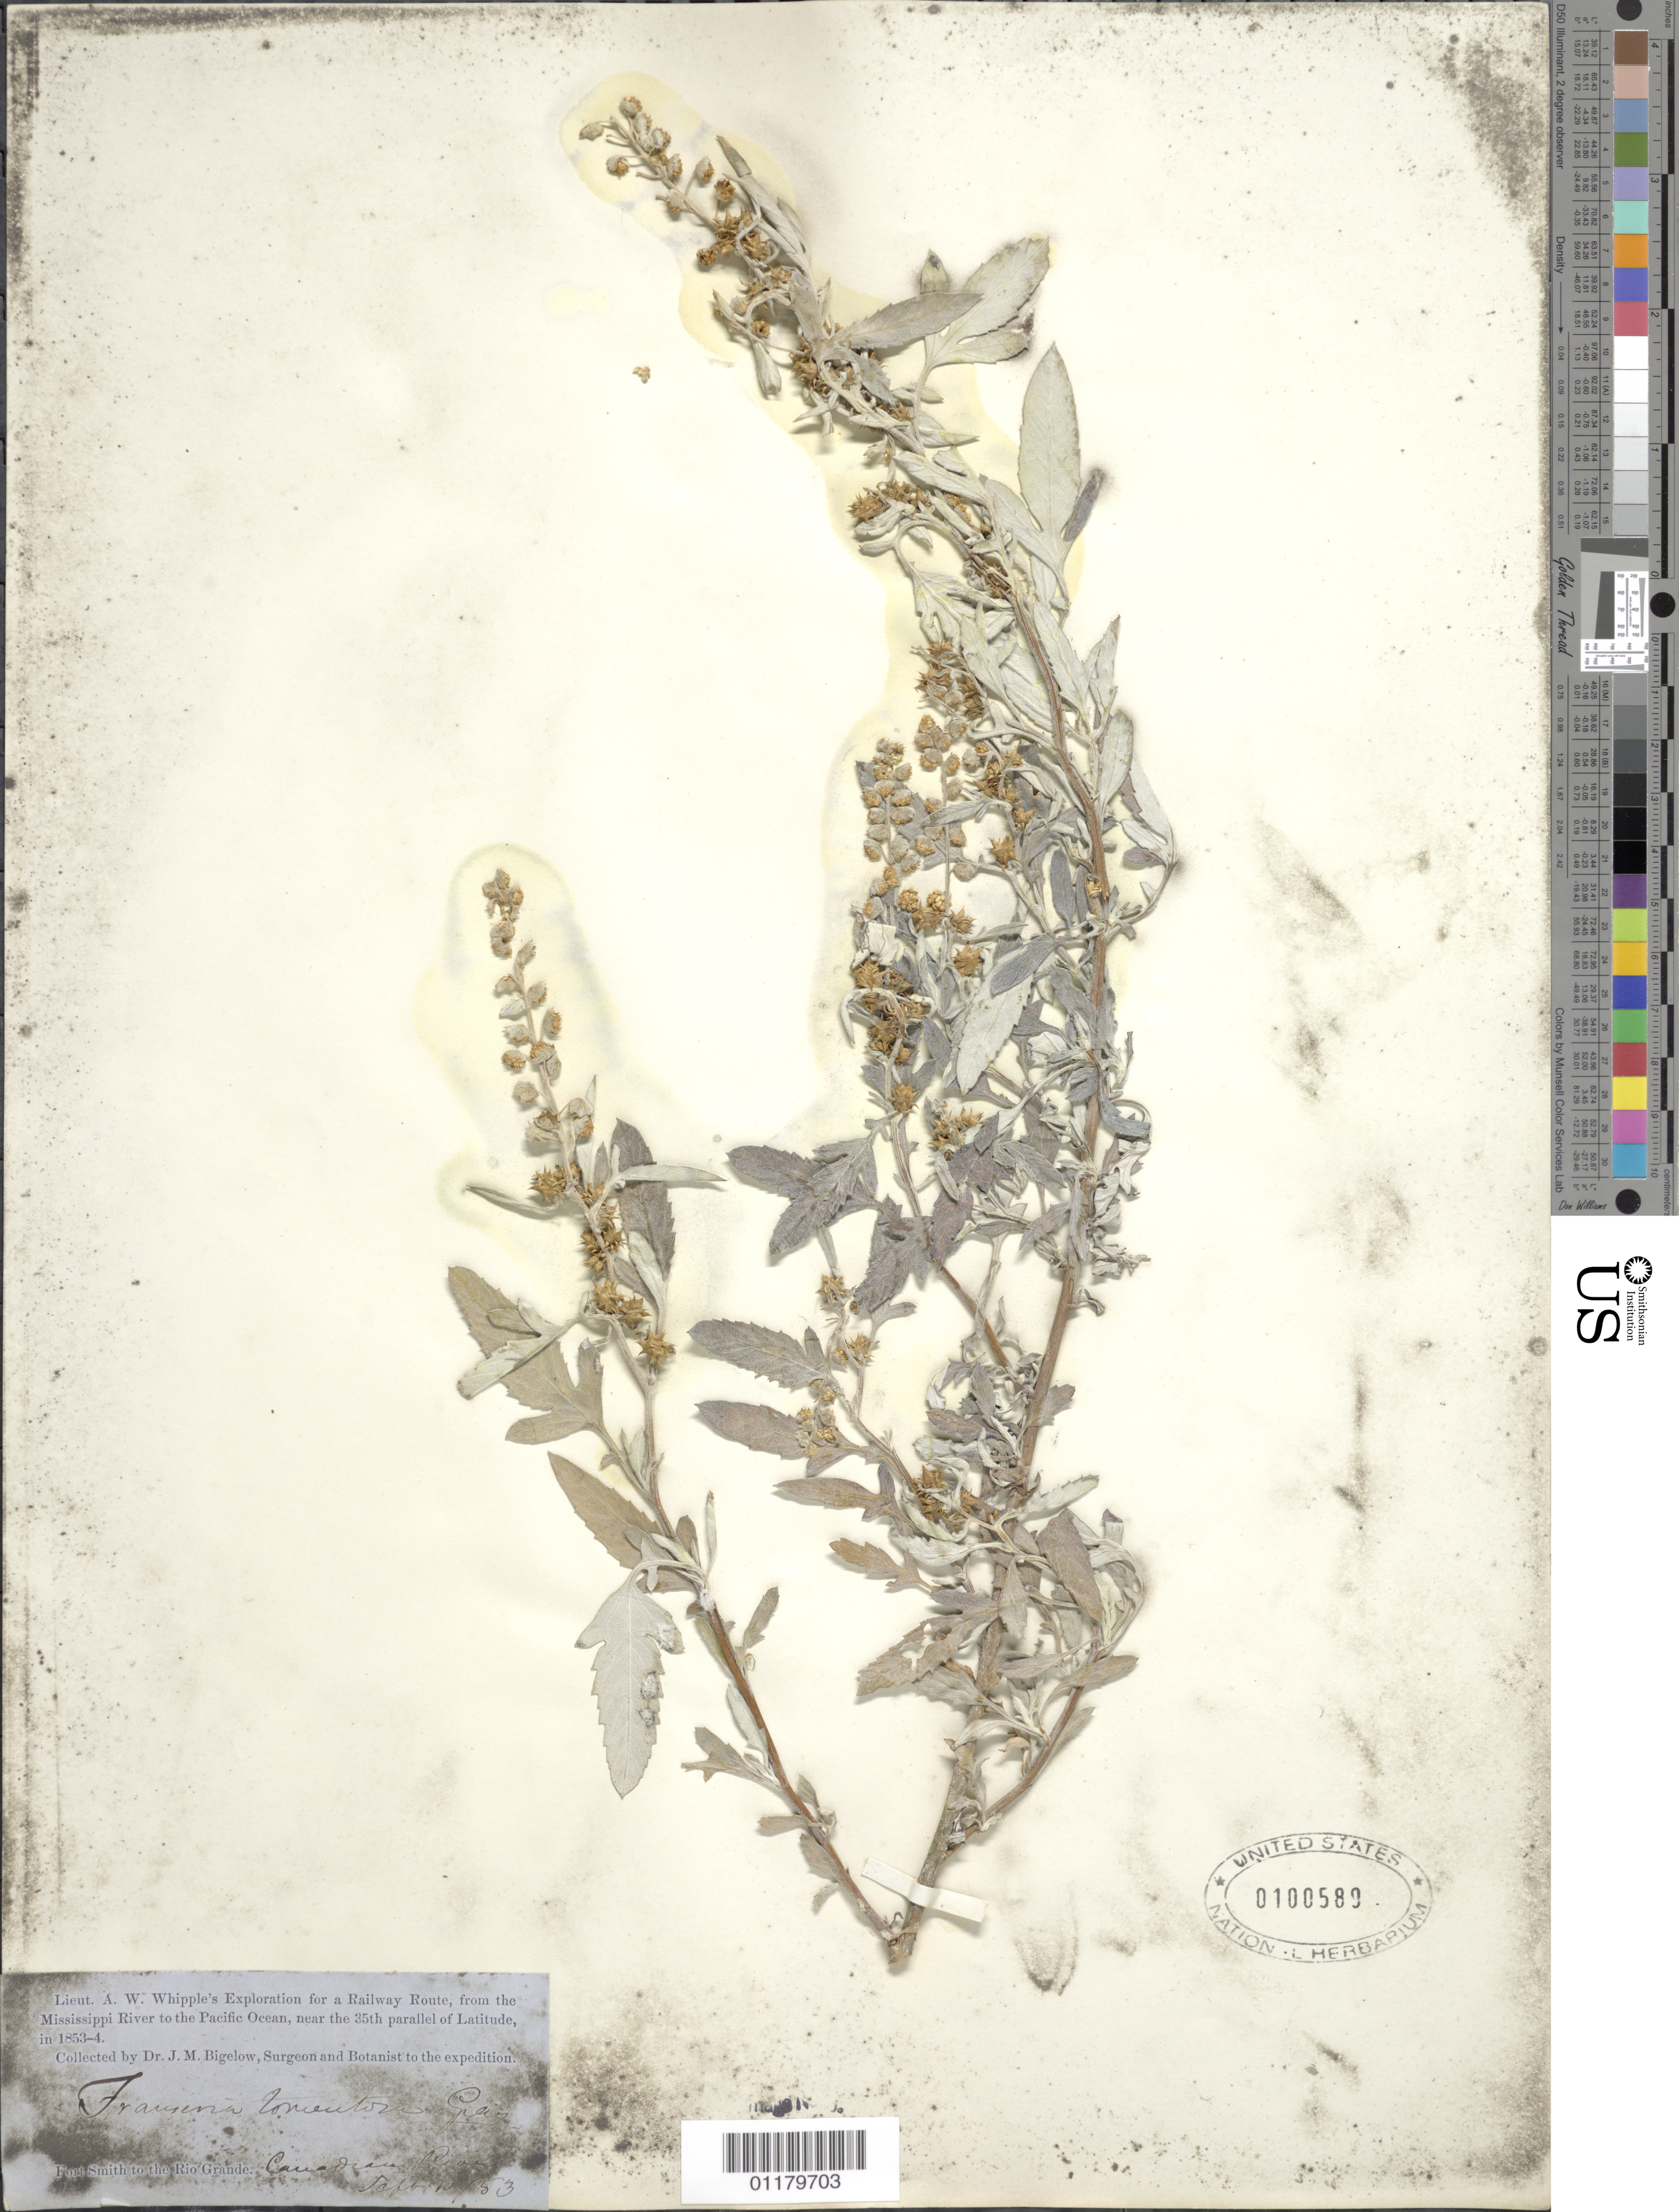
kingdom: Plantae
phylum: Tracheophyta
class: Magnoliopsida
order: Asterales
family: Asteraceae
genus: Franseria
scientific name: Franseria tomentosa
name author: A. Gray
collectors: J. M. Bigelow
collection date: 1853-09-10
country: United States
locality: Fort Smith to Rio Grande, Canadian River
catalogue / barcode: US 100589